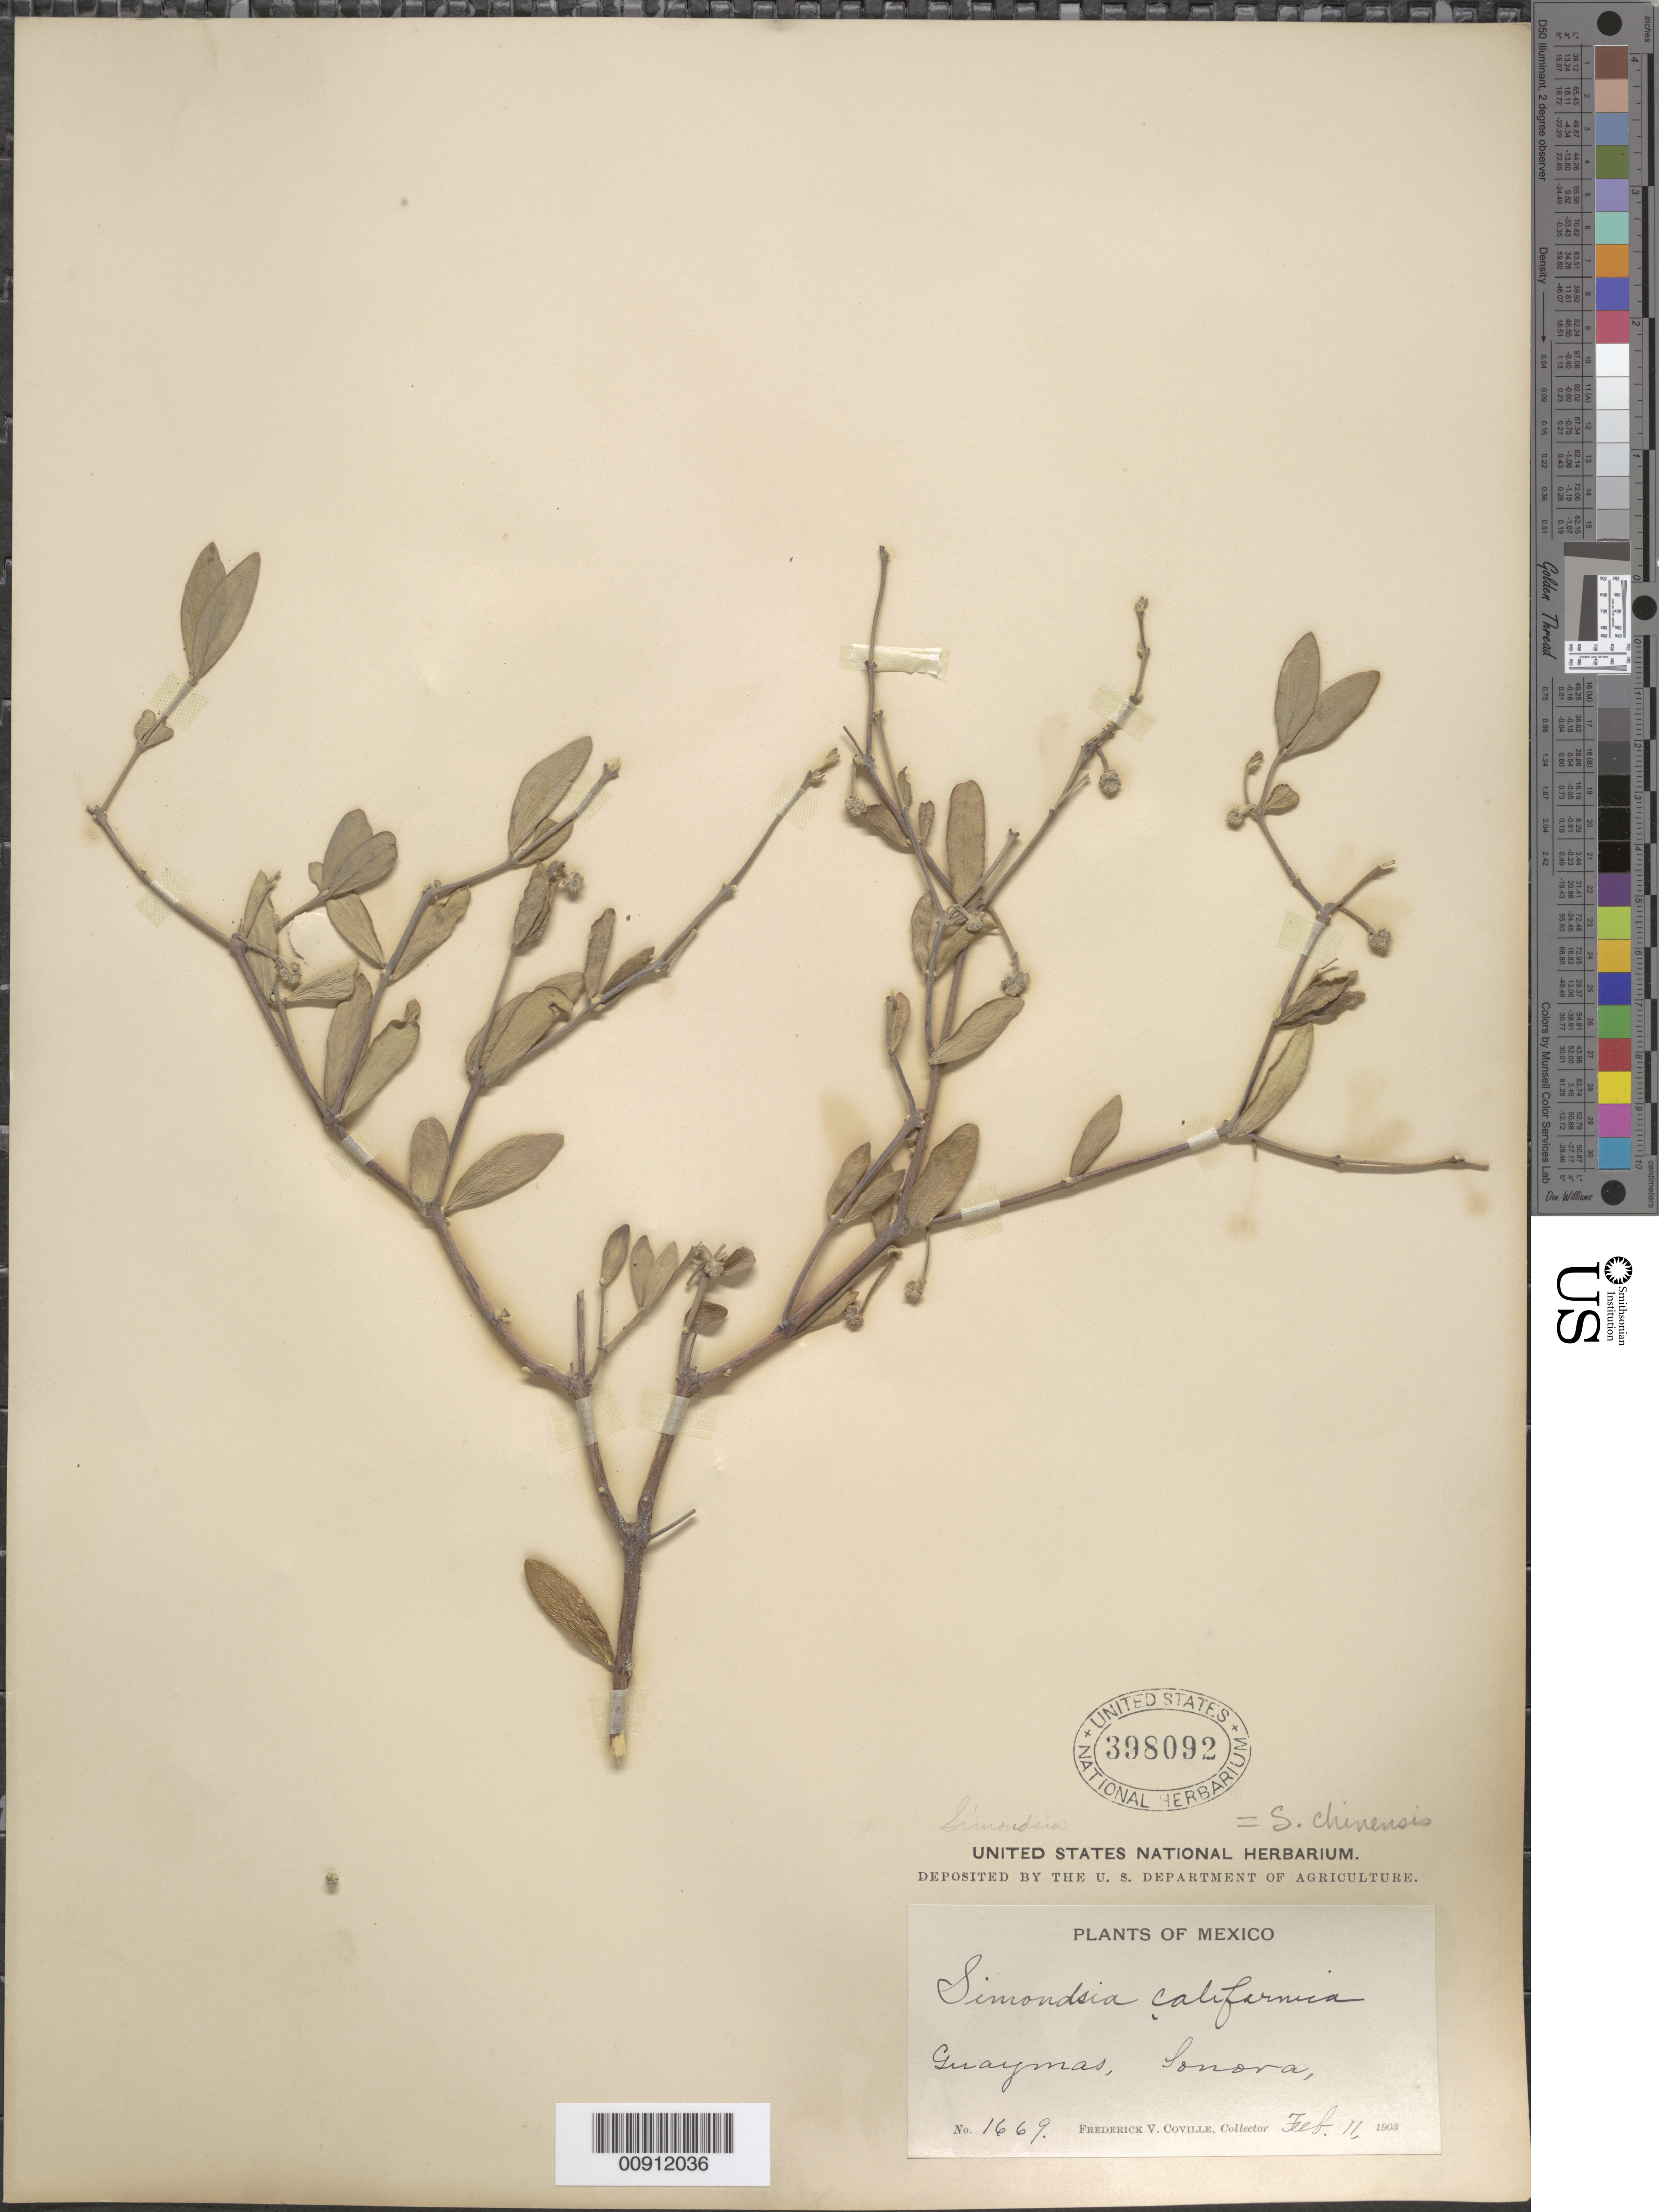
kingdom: Plantae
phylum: Tracheophyta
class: Magnoliopsida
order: Caryophyllales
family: Simmondsiaceae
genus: Simmondsia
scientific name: Simmondsia chinensis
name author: (Link) C.K. Schneid.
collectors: F. V. Coville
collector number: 1669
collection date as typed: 11 Feb 1903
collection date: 1903-02-11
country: Mexico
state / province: Sonora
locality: Guaymas, Sonora.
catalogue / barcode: US 398092